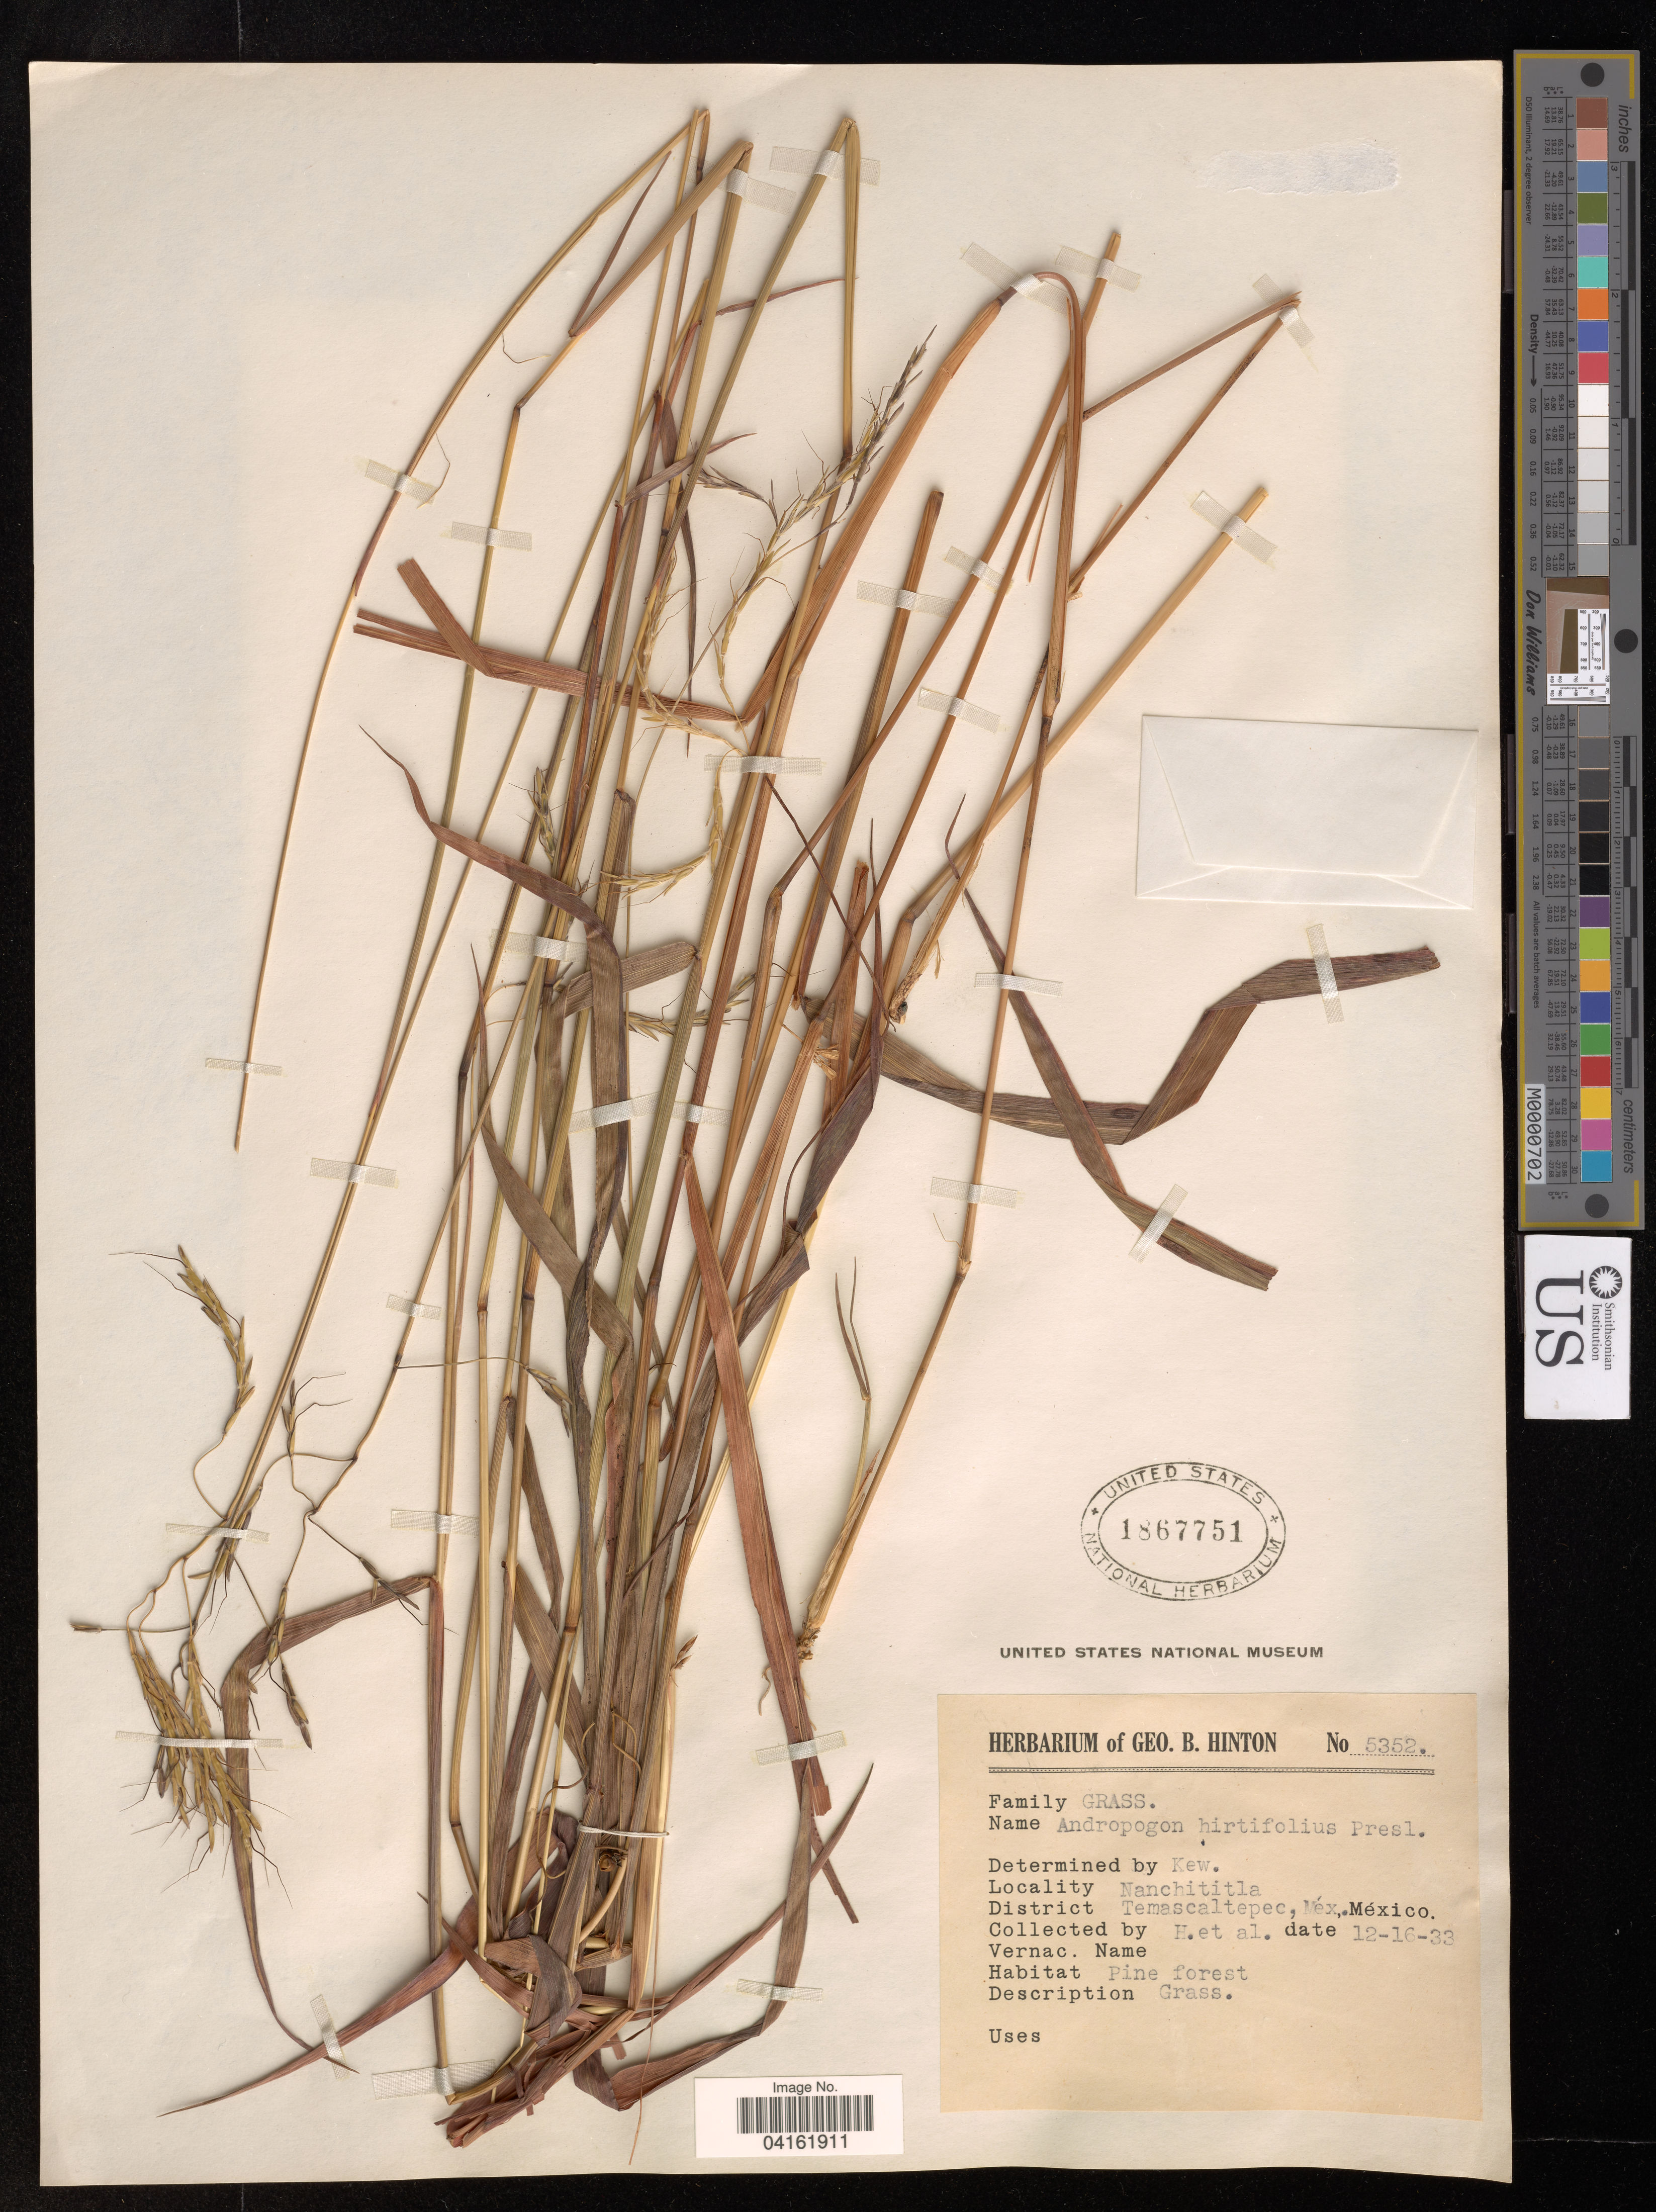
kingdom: Plantae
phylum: Tracheophyta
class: Liliopsida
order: Poales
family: Poaceae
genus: Andropogon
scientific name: Andropogon hirtifolius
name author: C. Presl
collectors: G. B. Hinton & et al.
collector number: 5352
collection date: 1933-12-16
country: Mexico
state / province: México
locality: Nanchititla. District Temascaltepec.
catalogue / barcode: US 1867751